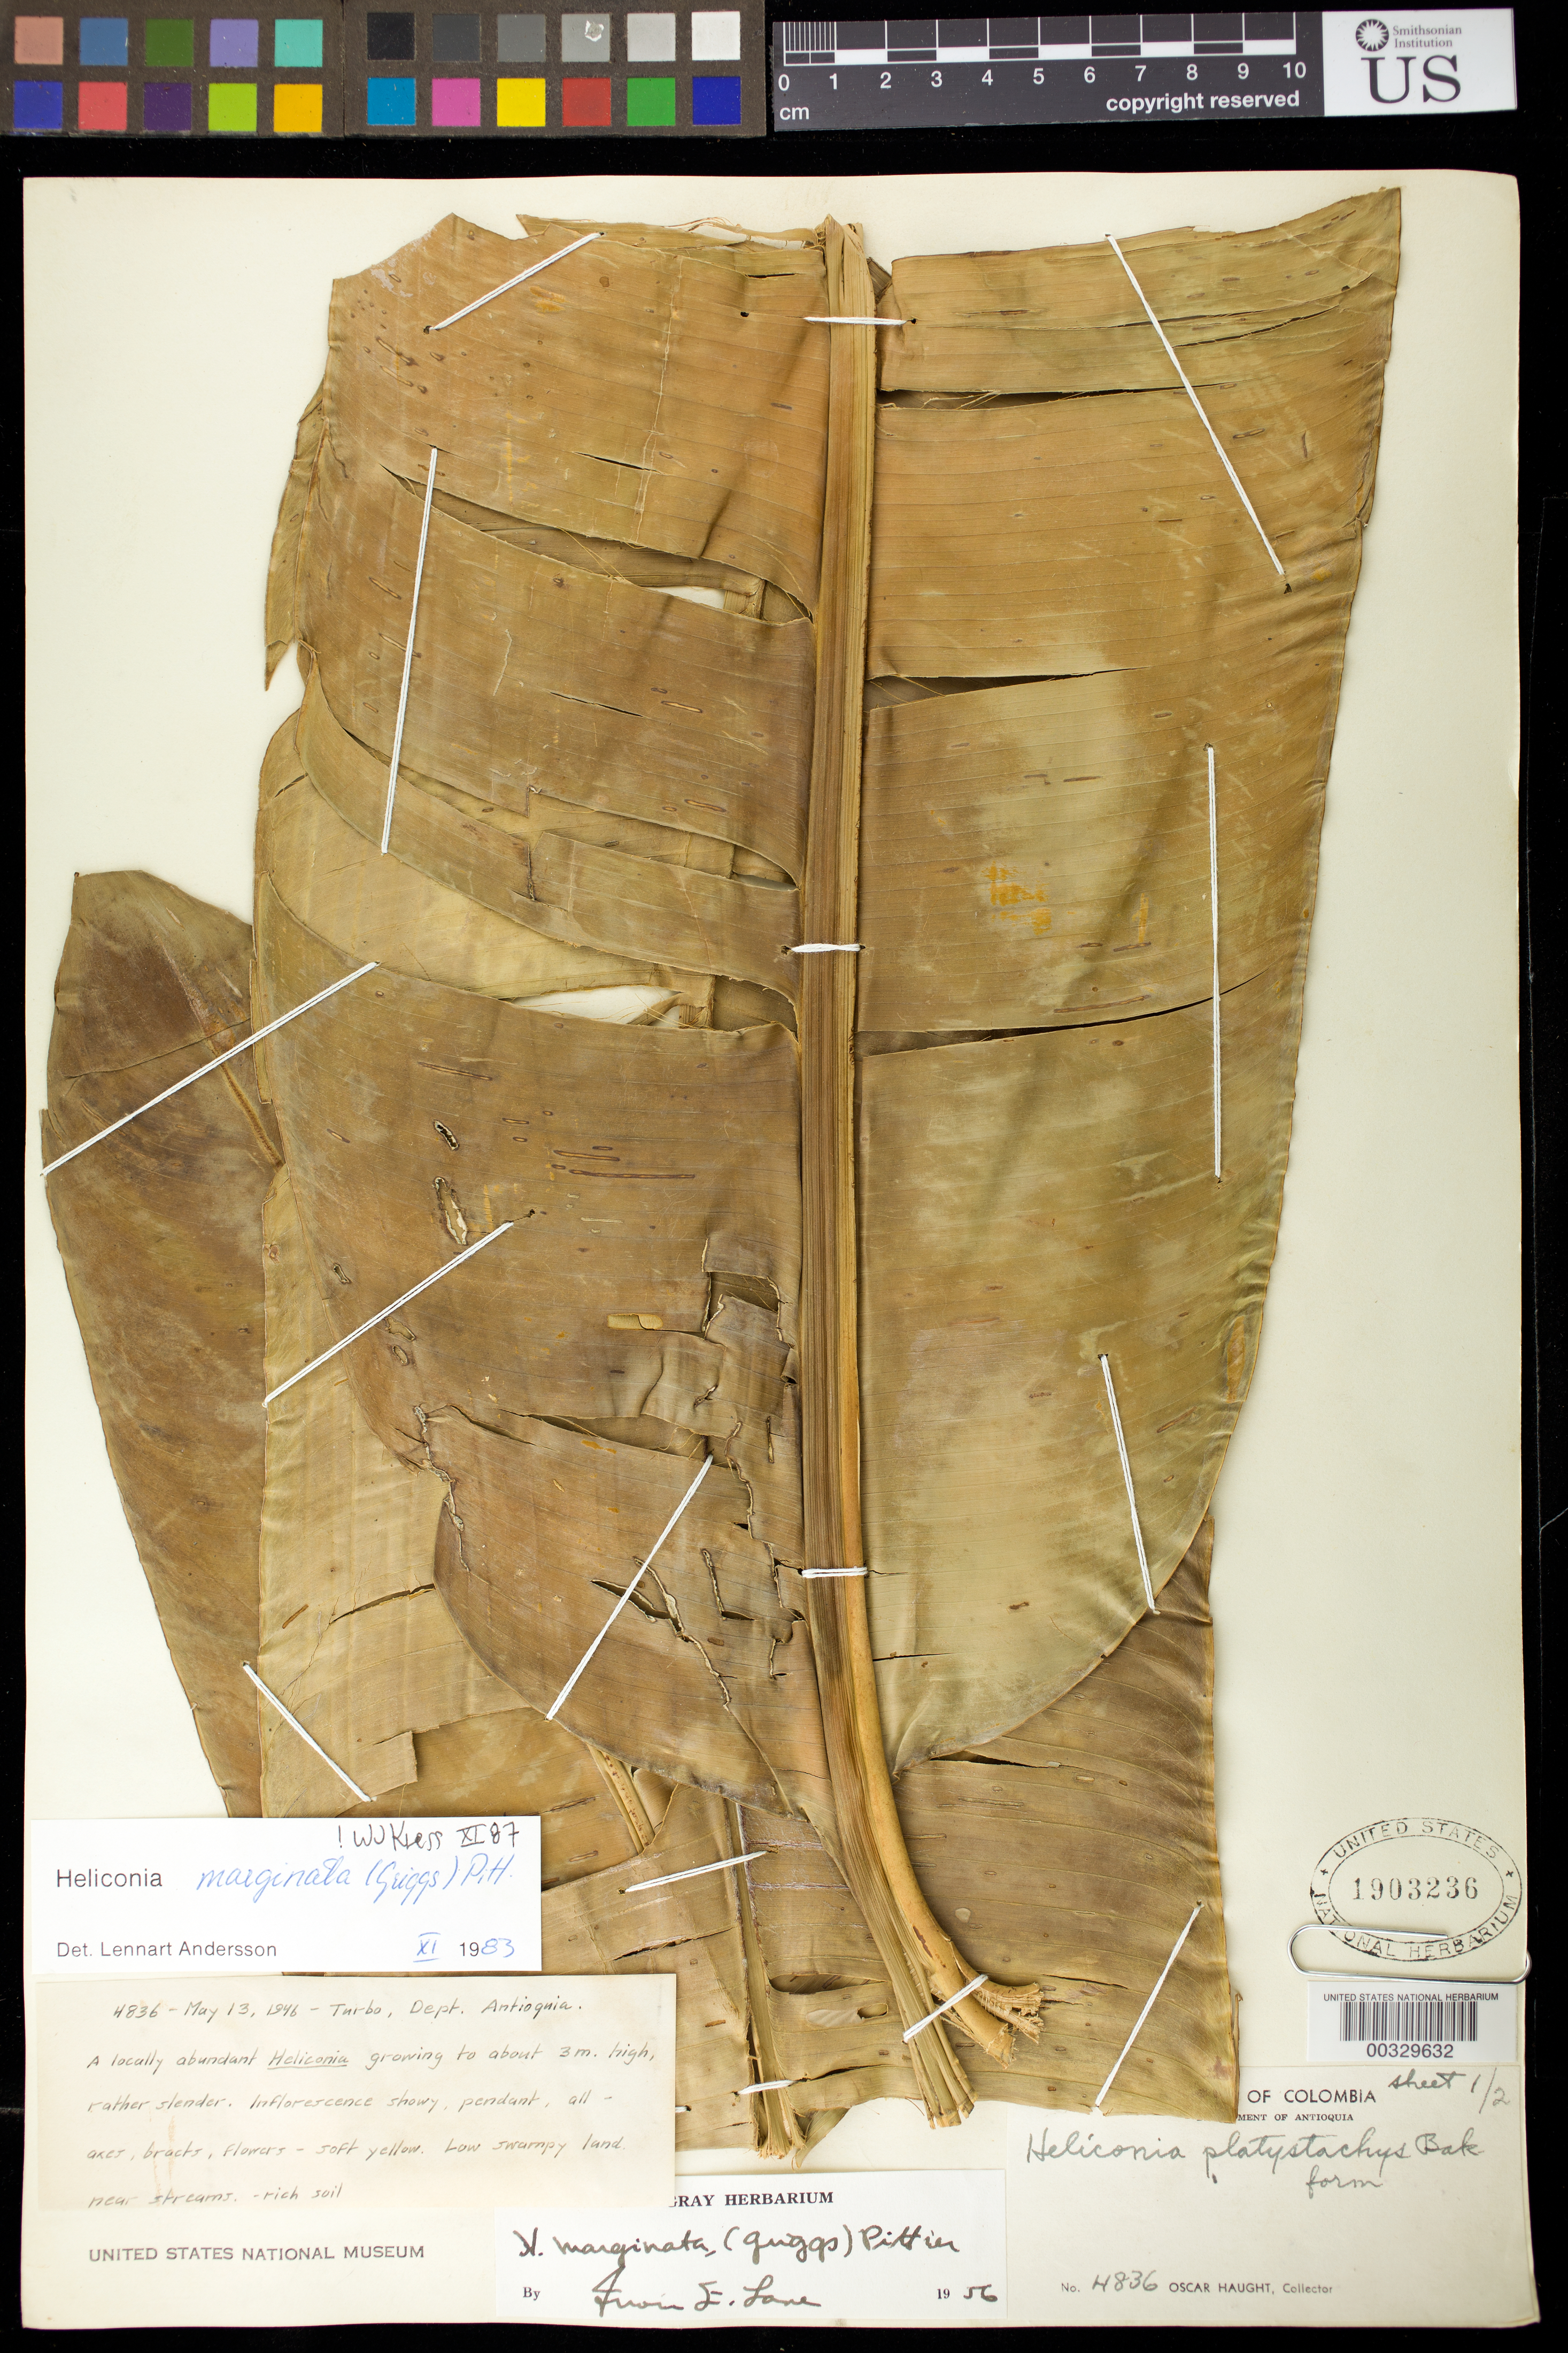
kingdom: Plantae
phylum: Tracheophyta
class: Liliopsida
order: Zingiberales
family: Heliconiaceae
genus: Heliconia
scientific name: Heliconia marginata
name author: (R.F. Griggs) Pittier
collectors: O. L. Haught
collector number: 4836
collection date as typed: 13 May 1946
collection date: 1946-05-13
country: Colombia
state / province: Antioquia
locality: Turbo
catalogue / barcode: US 1903236